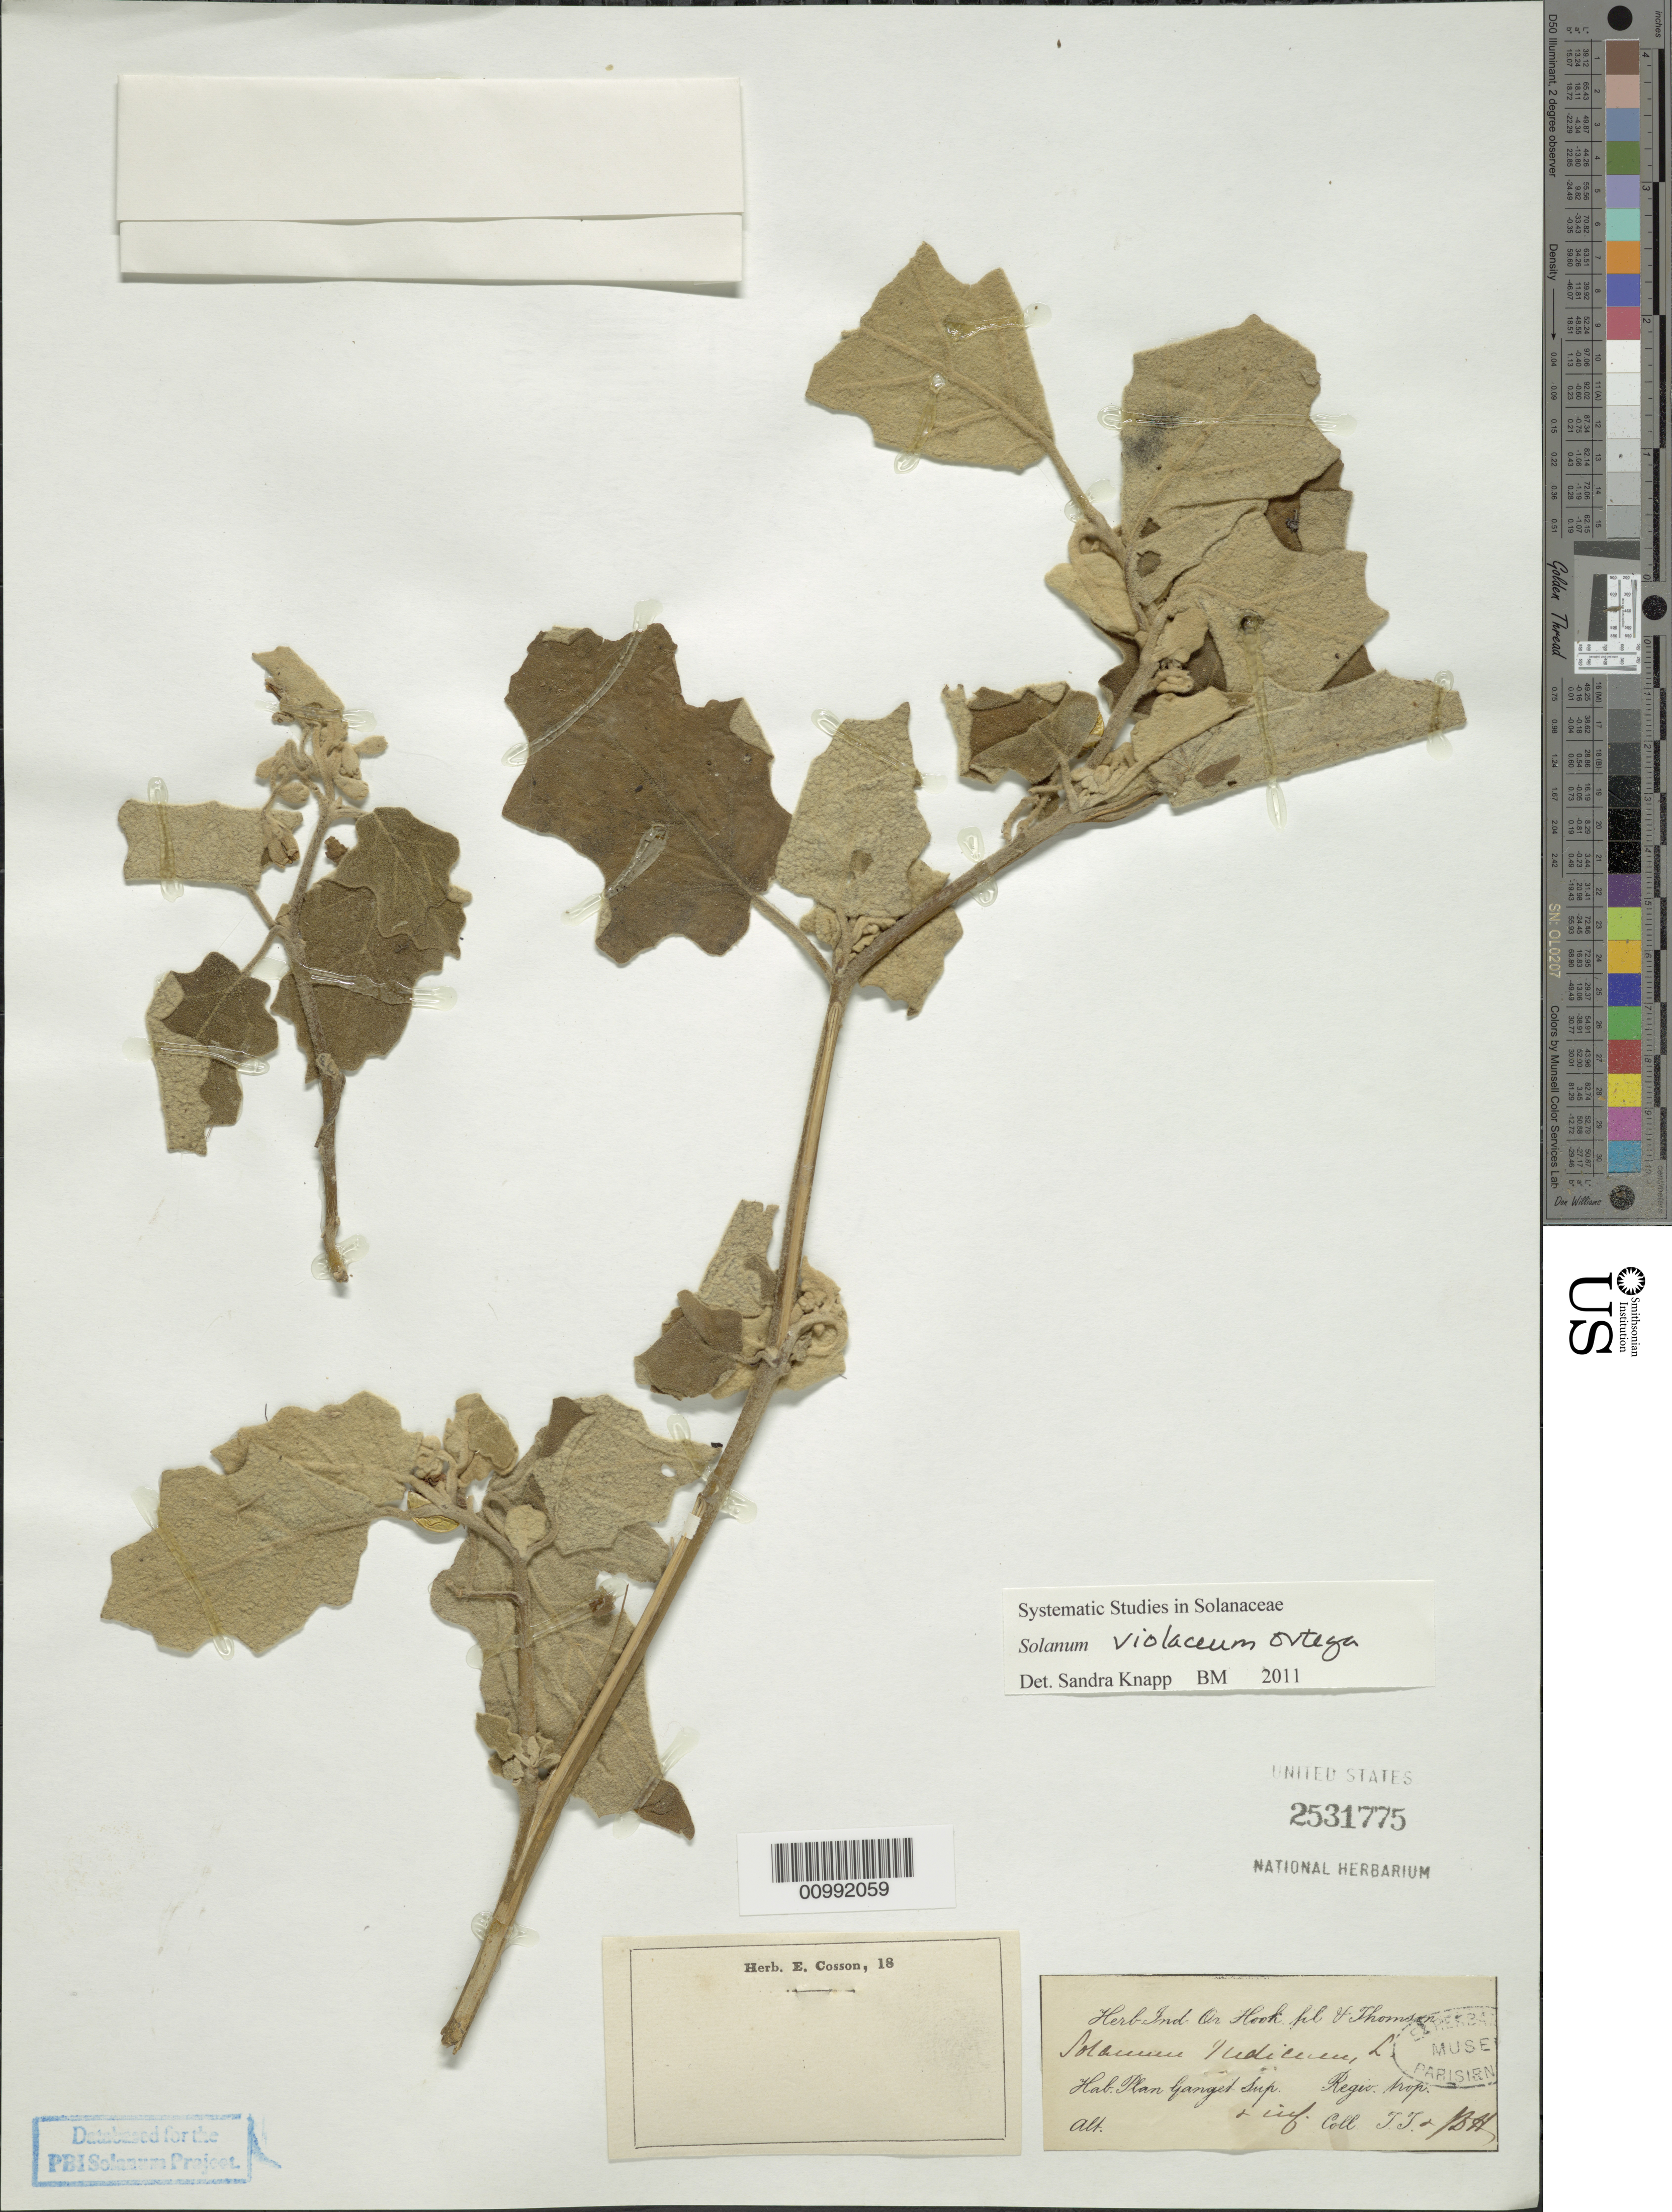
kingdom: Plantae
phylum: Tracheophyta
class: Magnoliopsida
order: Solanales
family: Solanaceae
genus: Solanum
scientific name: Solanum violaceum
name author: Ortega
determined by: Knapp, S. D.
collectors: T. Thomson & J. D. Hooker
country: India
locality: Plan. Ganget. sup.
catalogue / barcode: US 2531775